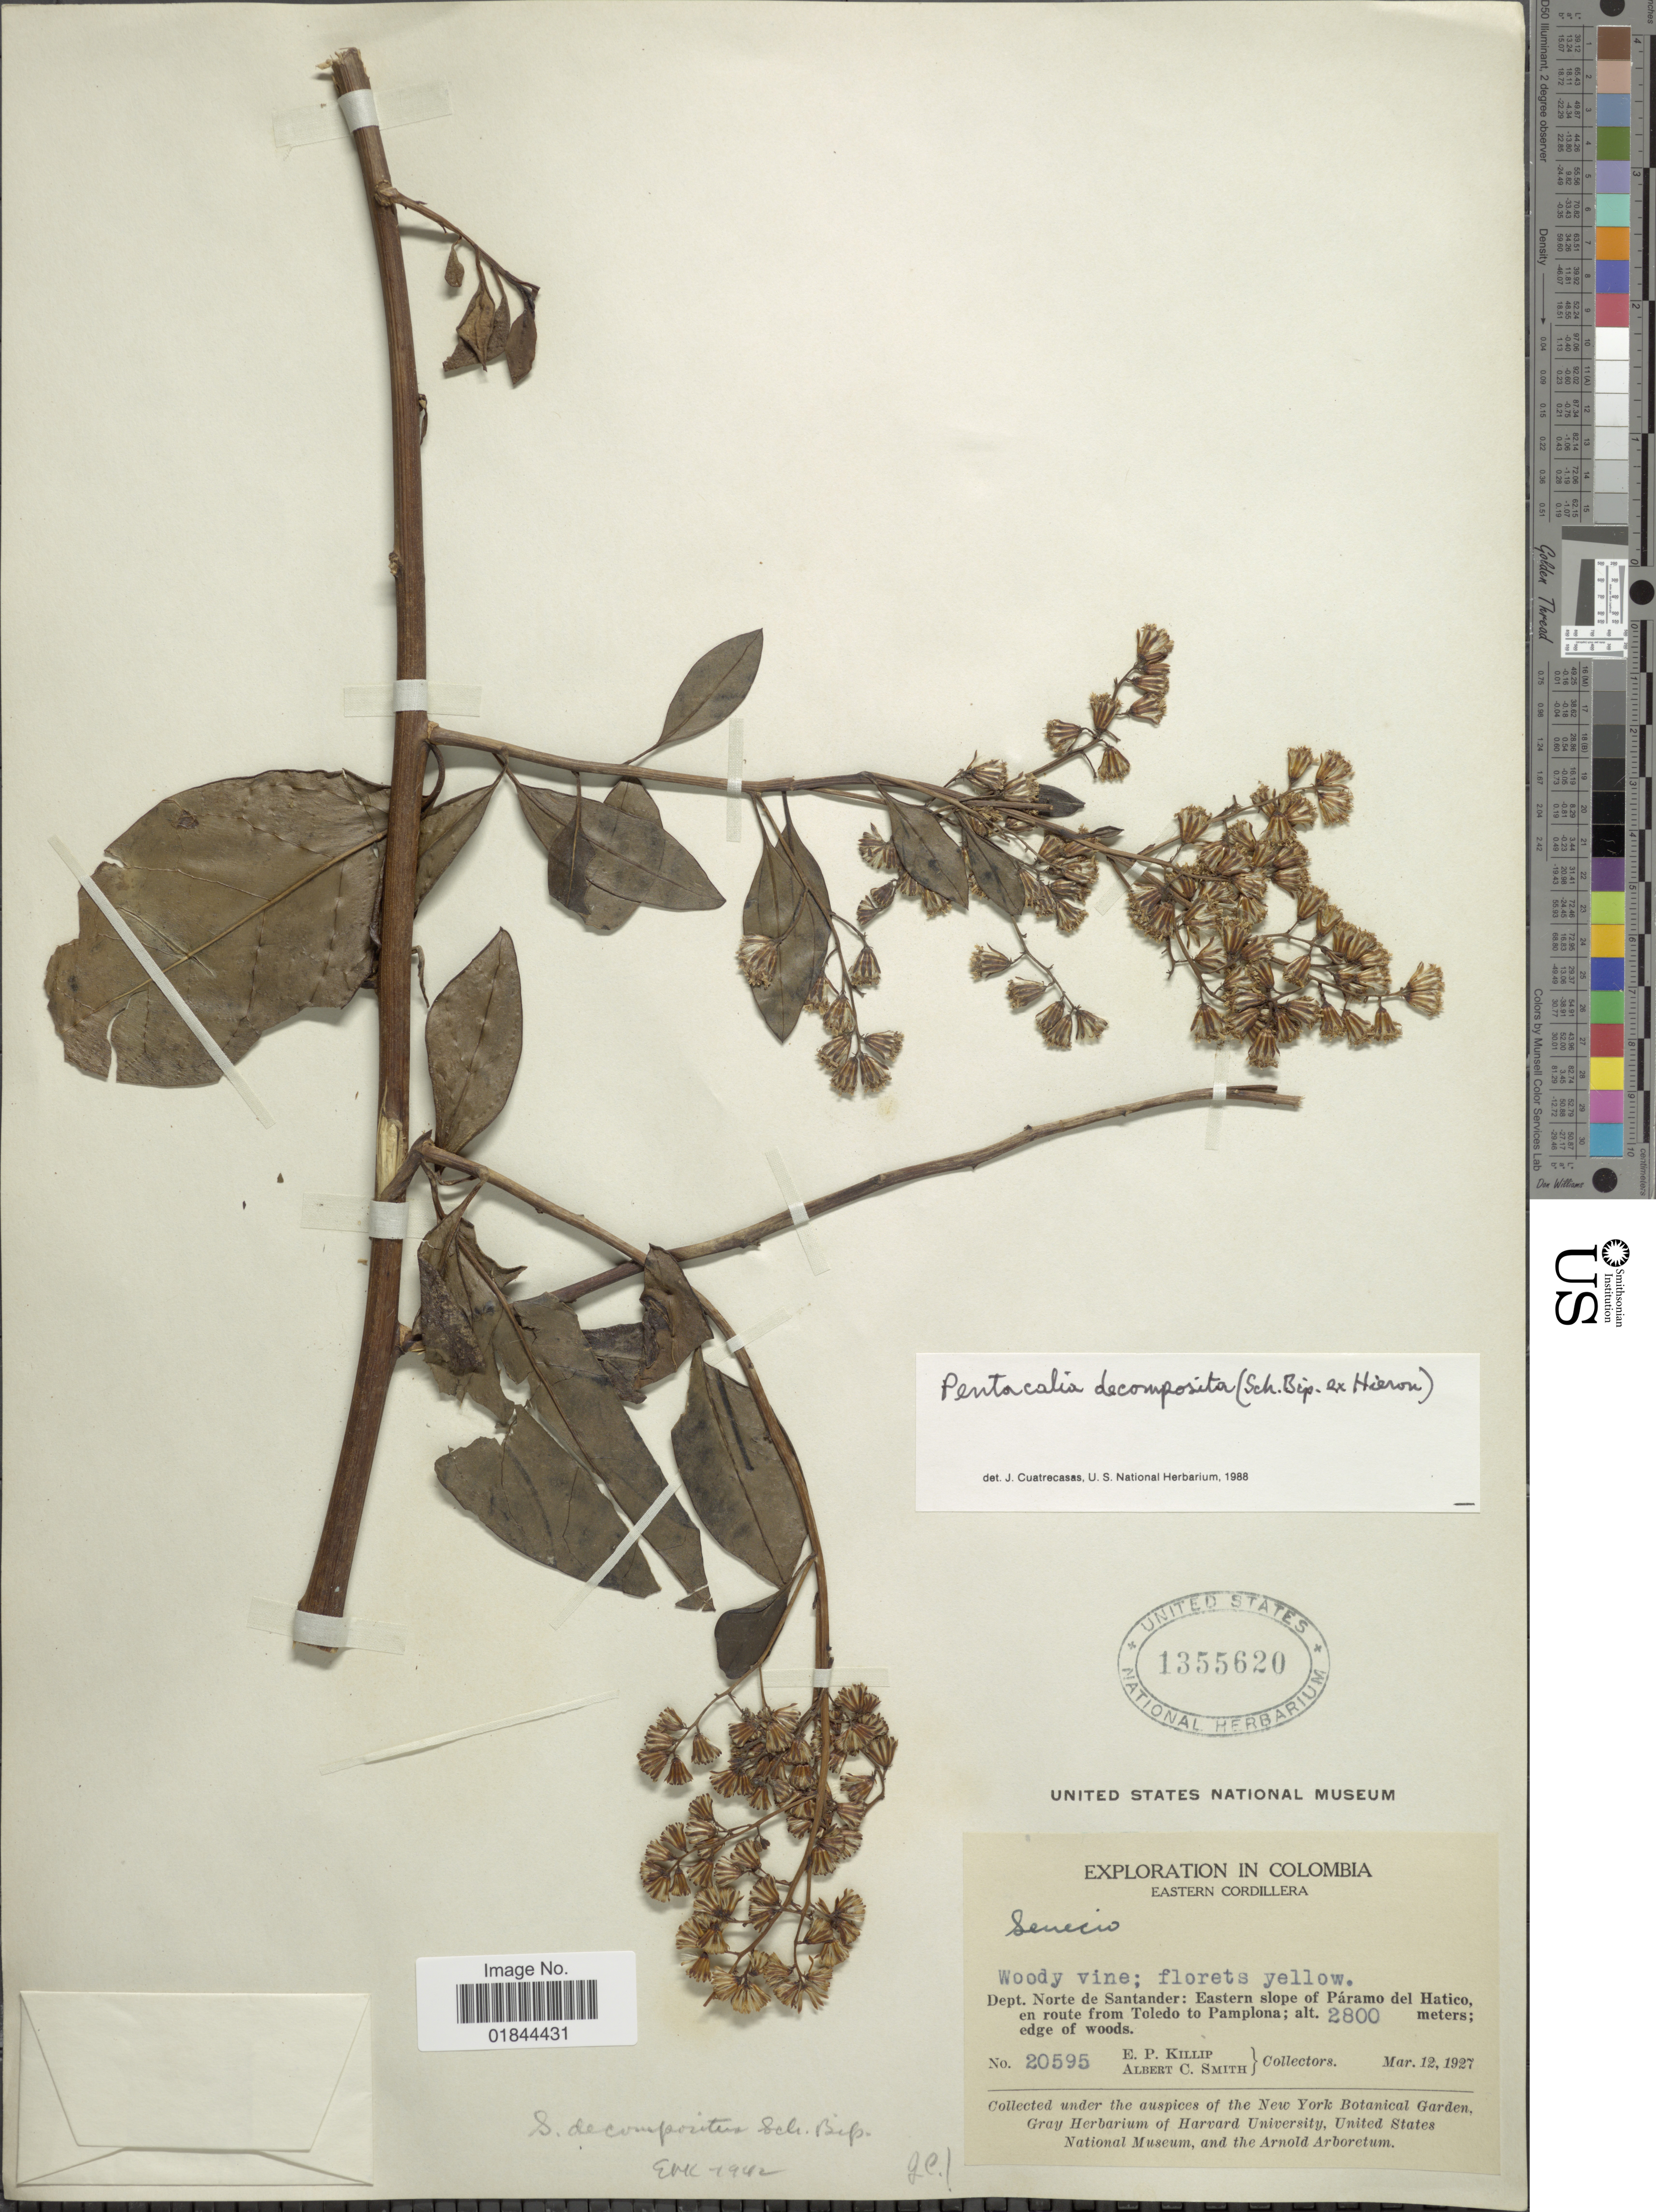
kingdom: Plantae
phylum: Tracheophyta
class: Magnoliopsida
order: Asterales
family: Asteraceae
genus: Pentacalia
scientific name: Pentacalia decomposita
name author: (Sch. Bip. ex Hieron.) Cuatrec.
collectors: E. P. Killip & A. C. Smith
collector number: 20595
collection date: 1927-03-12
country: Colombia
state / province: Norte de Santander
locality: Eastern Cordillera, dept. Norte de Santander: Eastern slope of Páramo del Hatico, en route from Toledo to Pamplona; edge of woods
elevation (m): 2800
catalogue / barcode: US 1355620